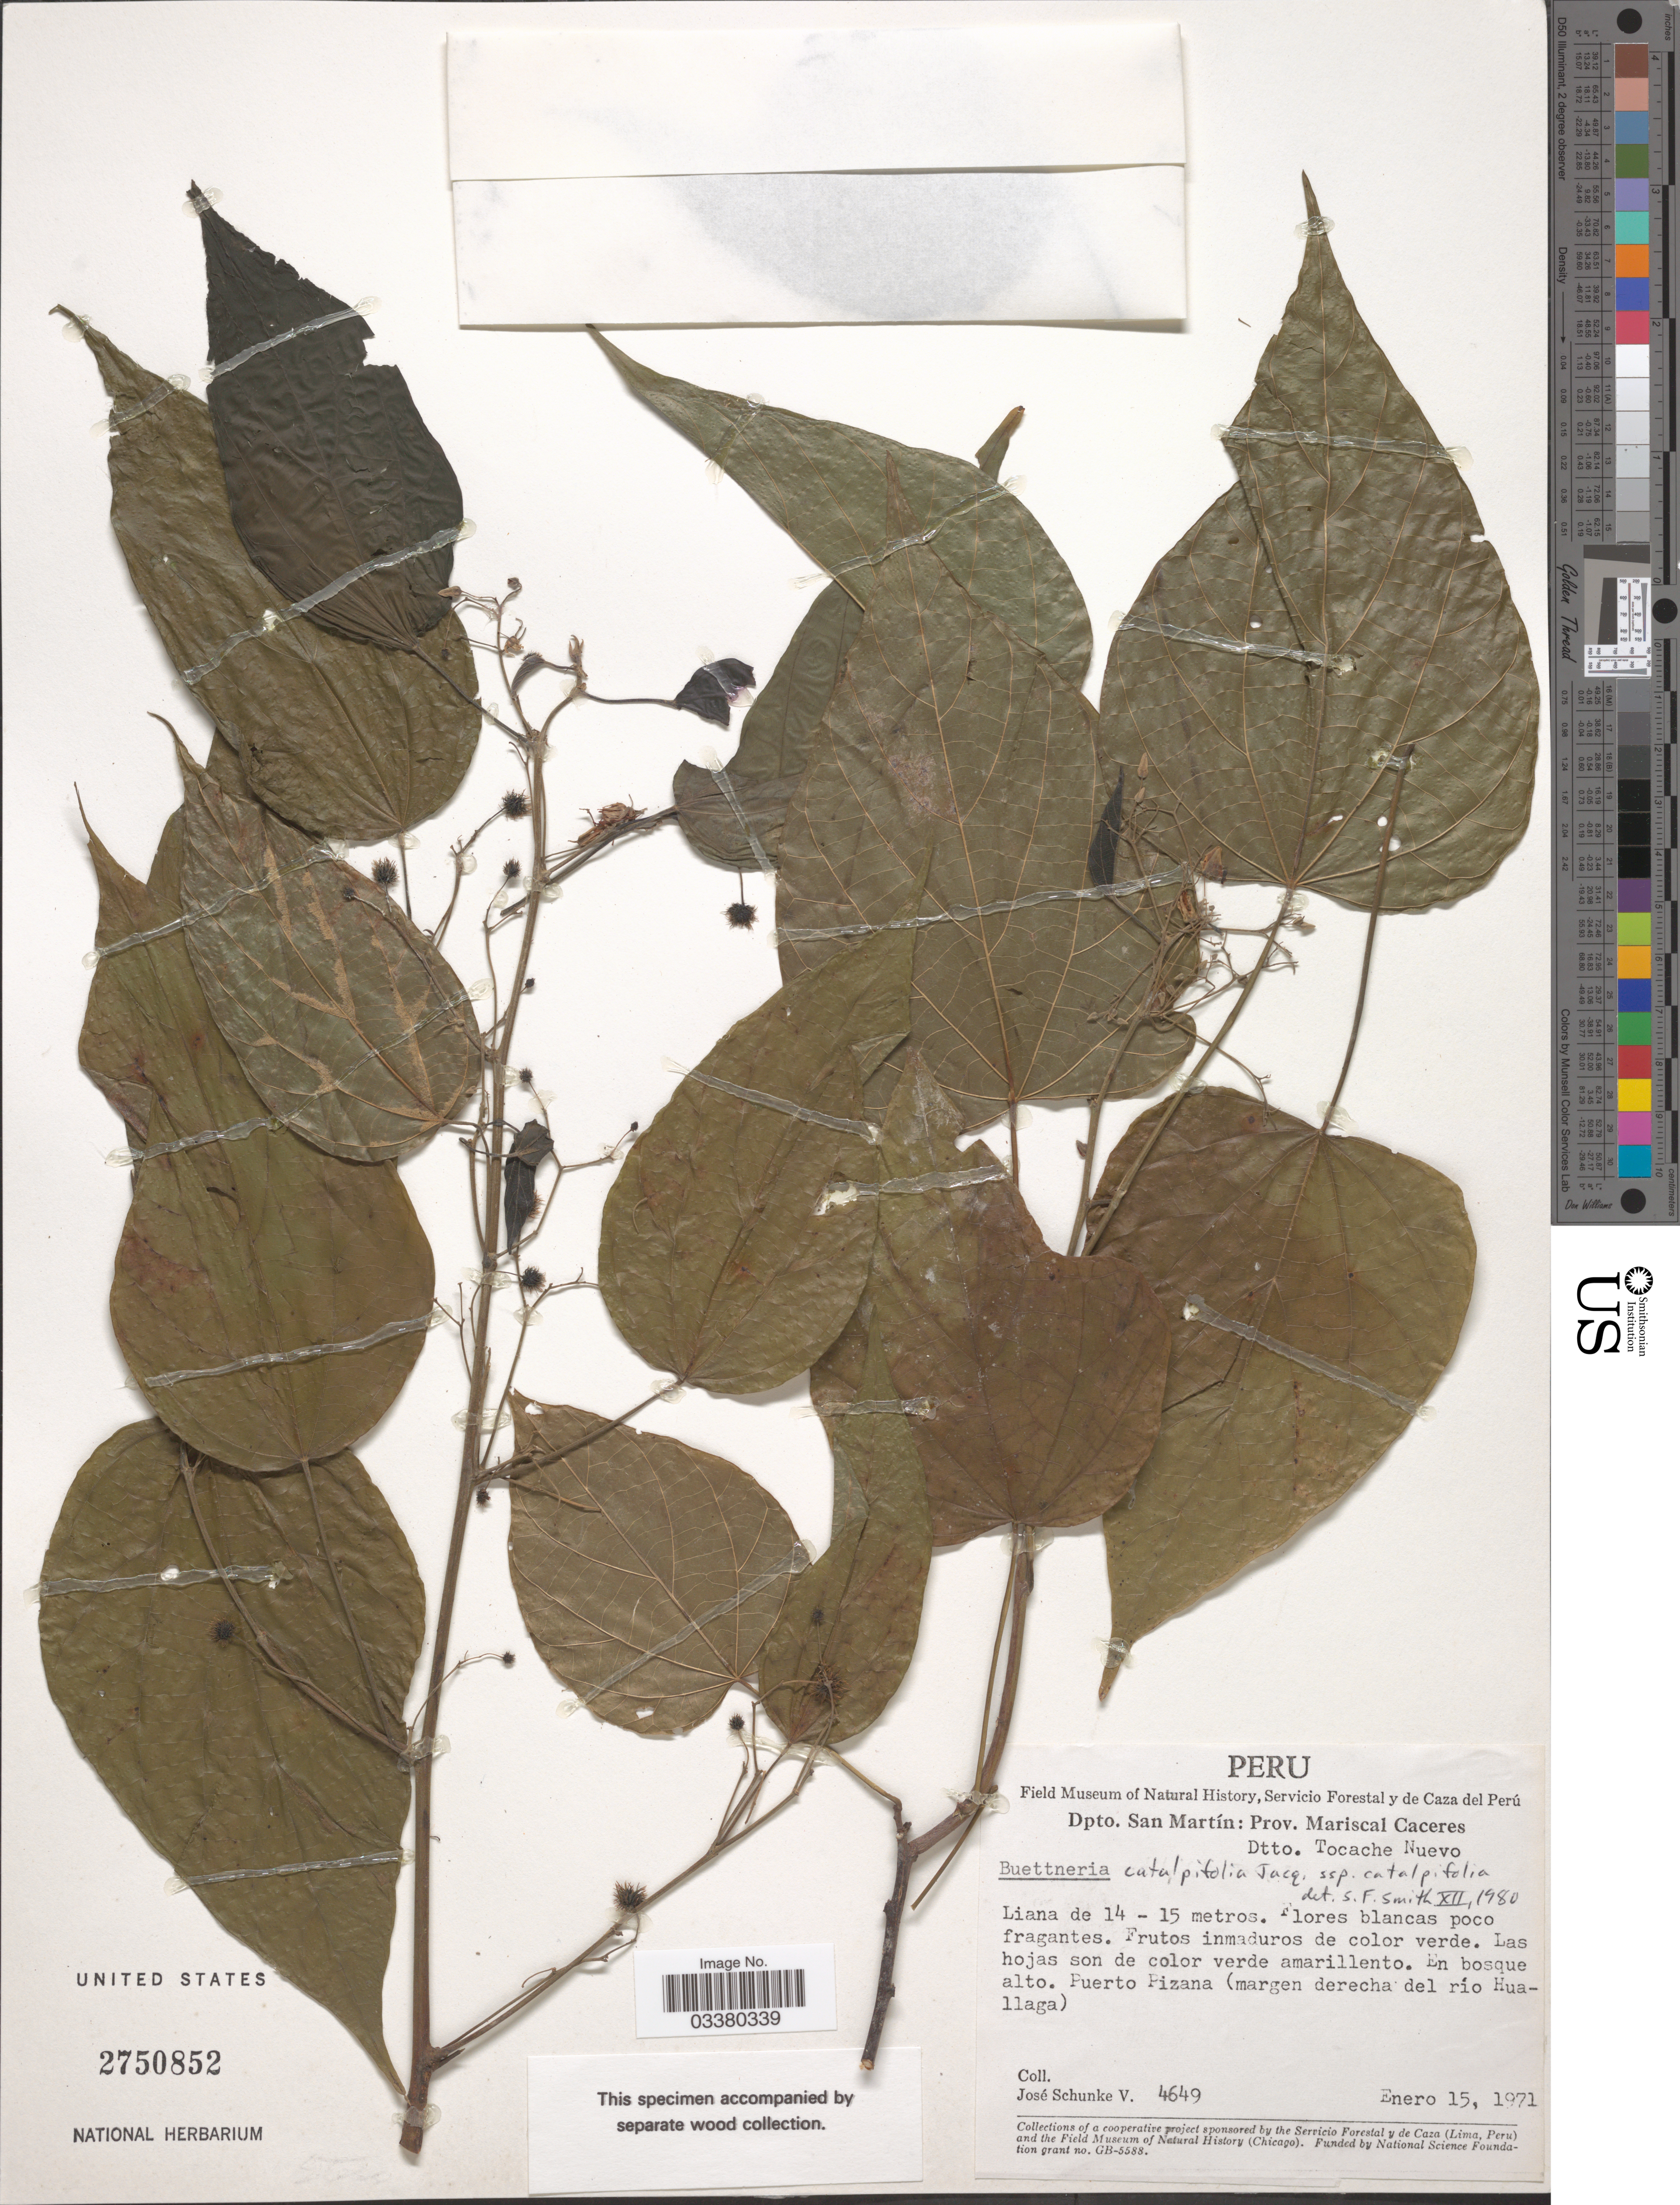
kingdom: Plantae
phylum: Tracheophyta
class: Magnoliopsida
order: Malvales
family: Malvaceae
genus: Byttneria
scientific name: Byttneria catalpifolia subsp. catalpifolia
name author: Jacq.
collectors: J. Schunke Vigo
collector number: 4649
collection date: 1971-01-15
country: Peru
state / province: San Martín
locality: Dpto. San Martín: Prov. Mariscal Caceres. Dtto. Tocache Nuevo. Puerto Pizana (margen derecha del río Huallaga).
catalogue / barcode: US 2750852